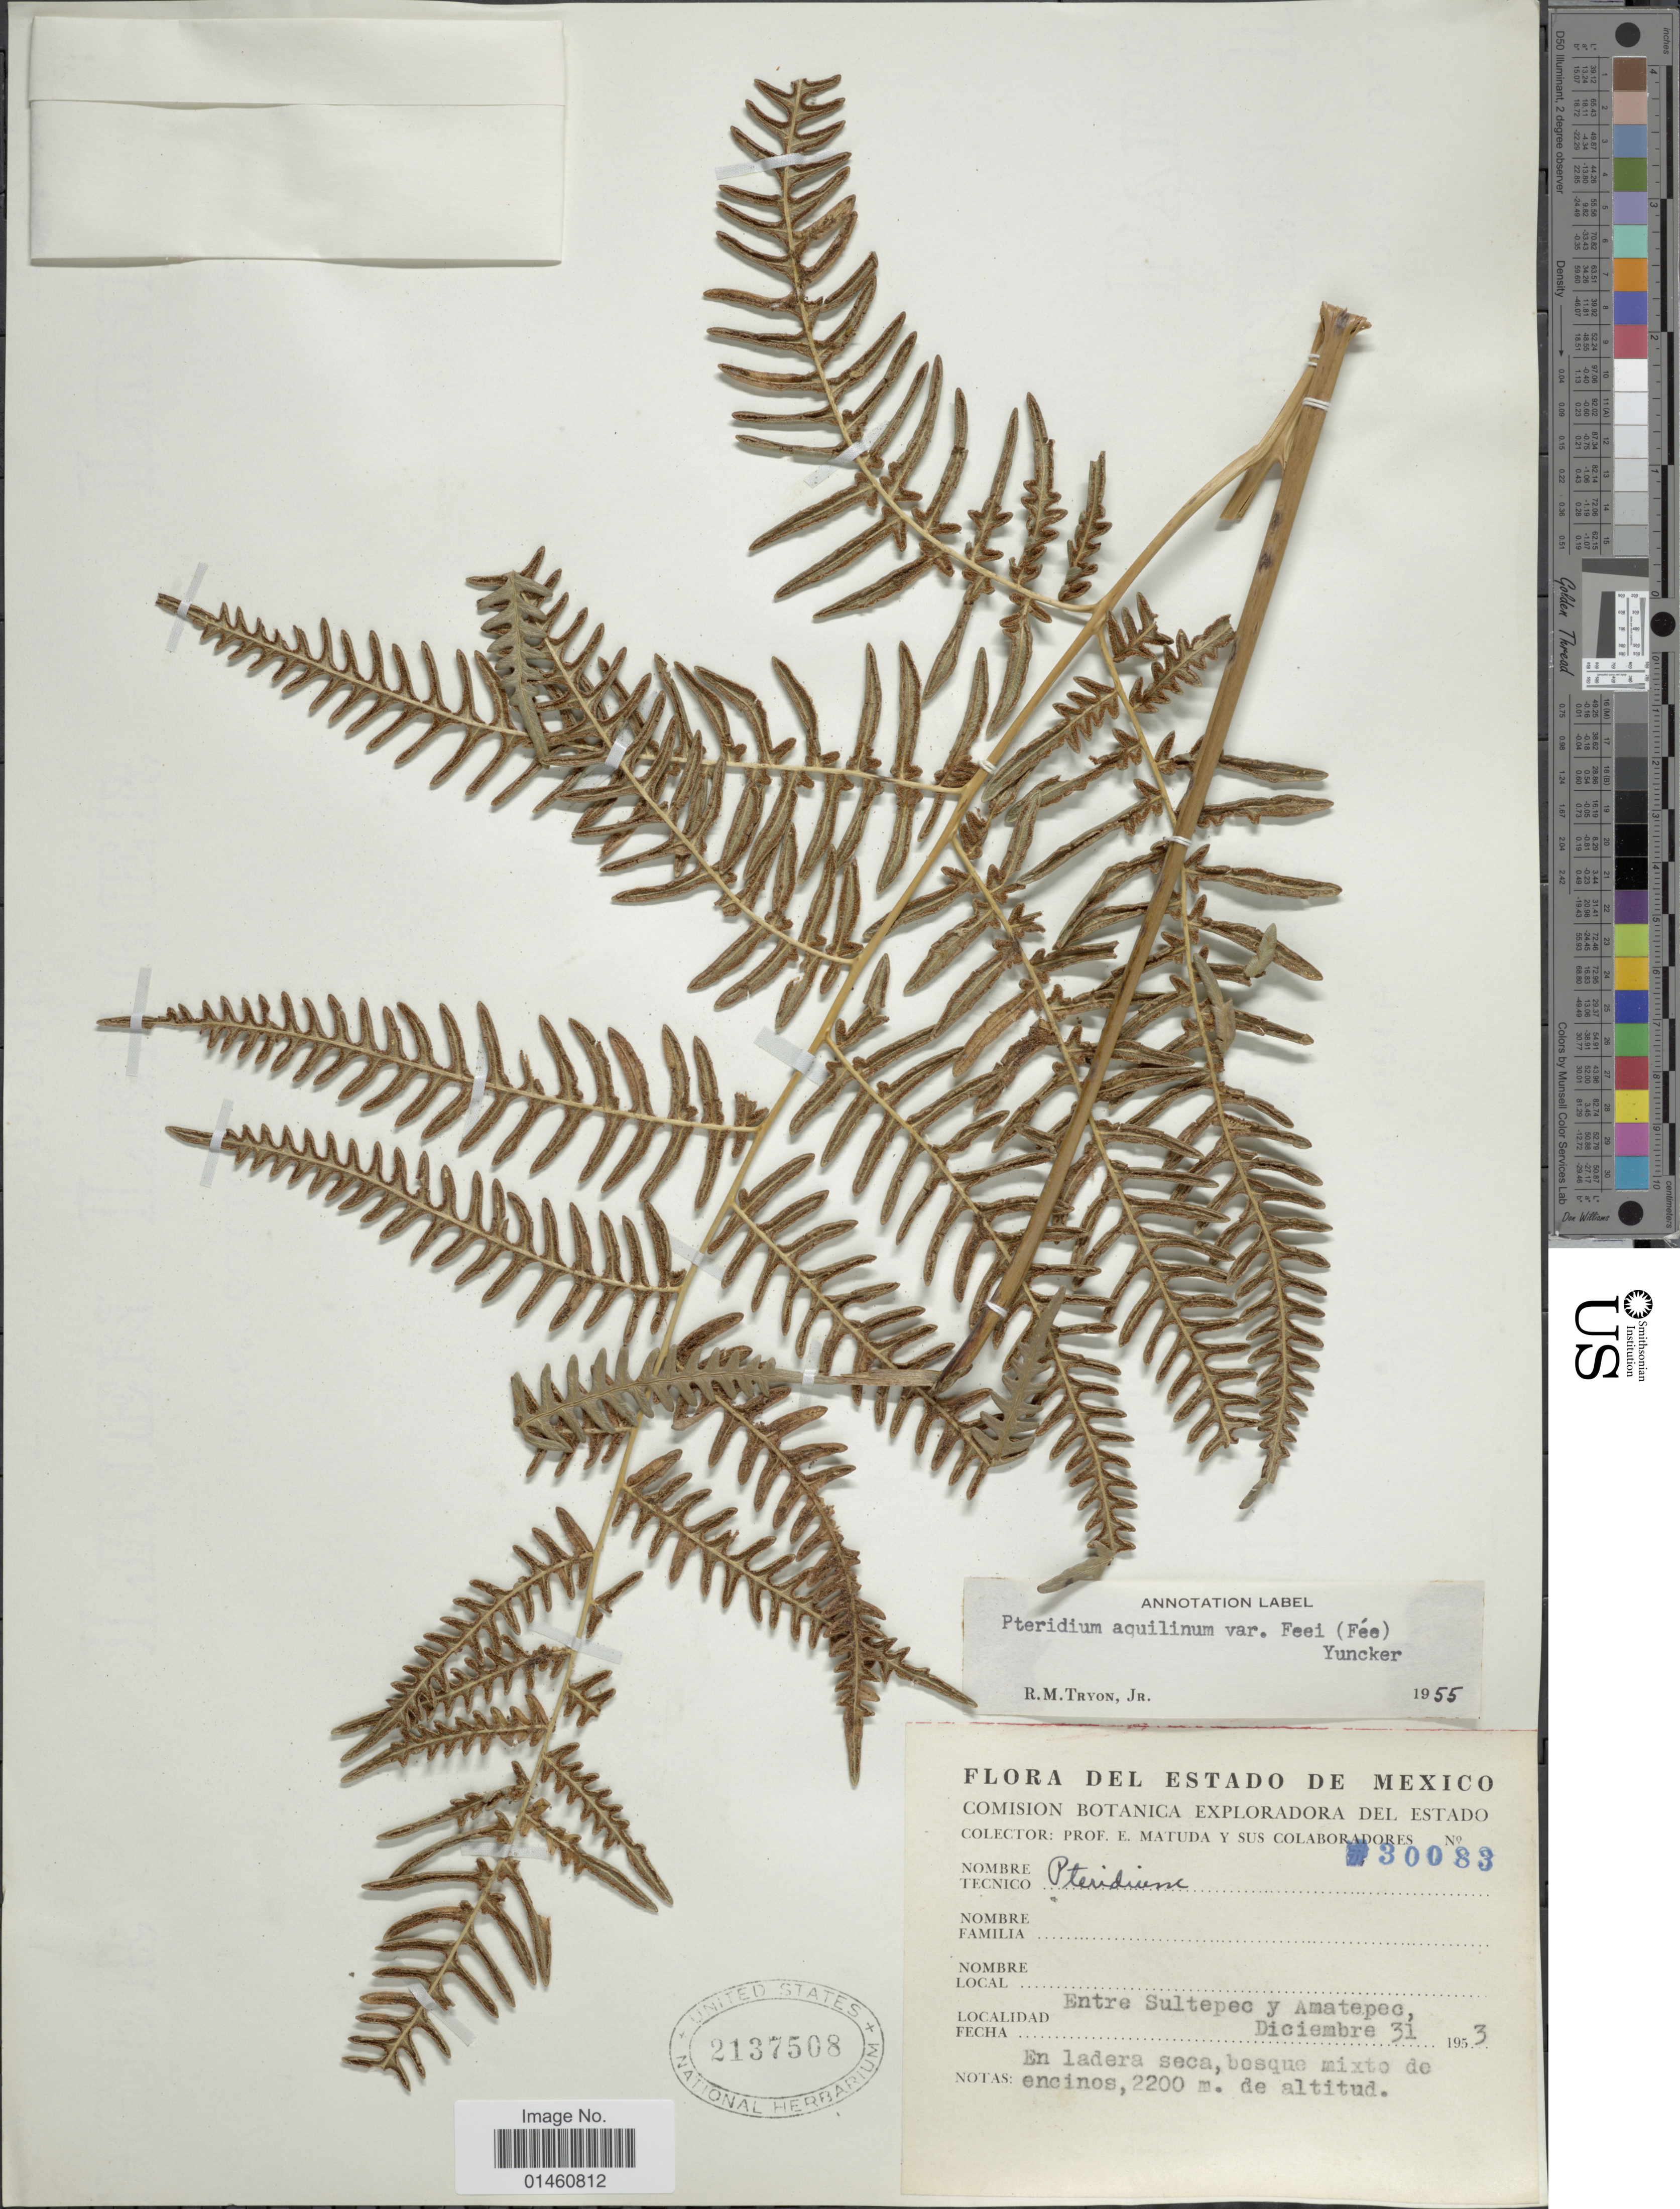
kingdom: Plantae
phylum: Tracheophyta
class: Polypodiopsida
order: Polypodiales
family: Dennstaedtiaceae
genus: Pteridium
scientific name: Pteridium aquilinum var. feei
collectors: E. Matuda & et al.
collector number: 30083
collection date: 1953-12-31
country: Mexico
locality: Del Estado de Mexico, entre Sultepec y Amatepec, en ladera seca.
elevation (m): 2200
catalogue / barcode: US 2137508